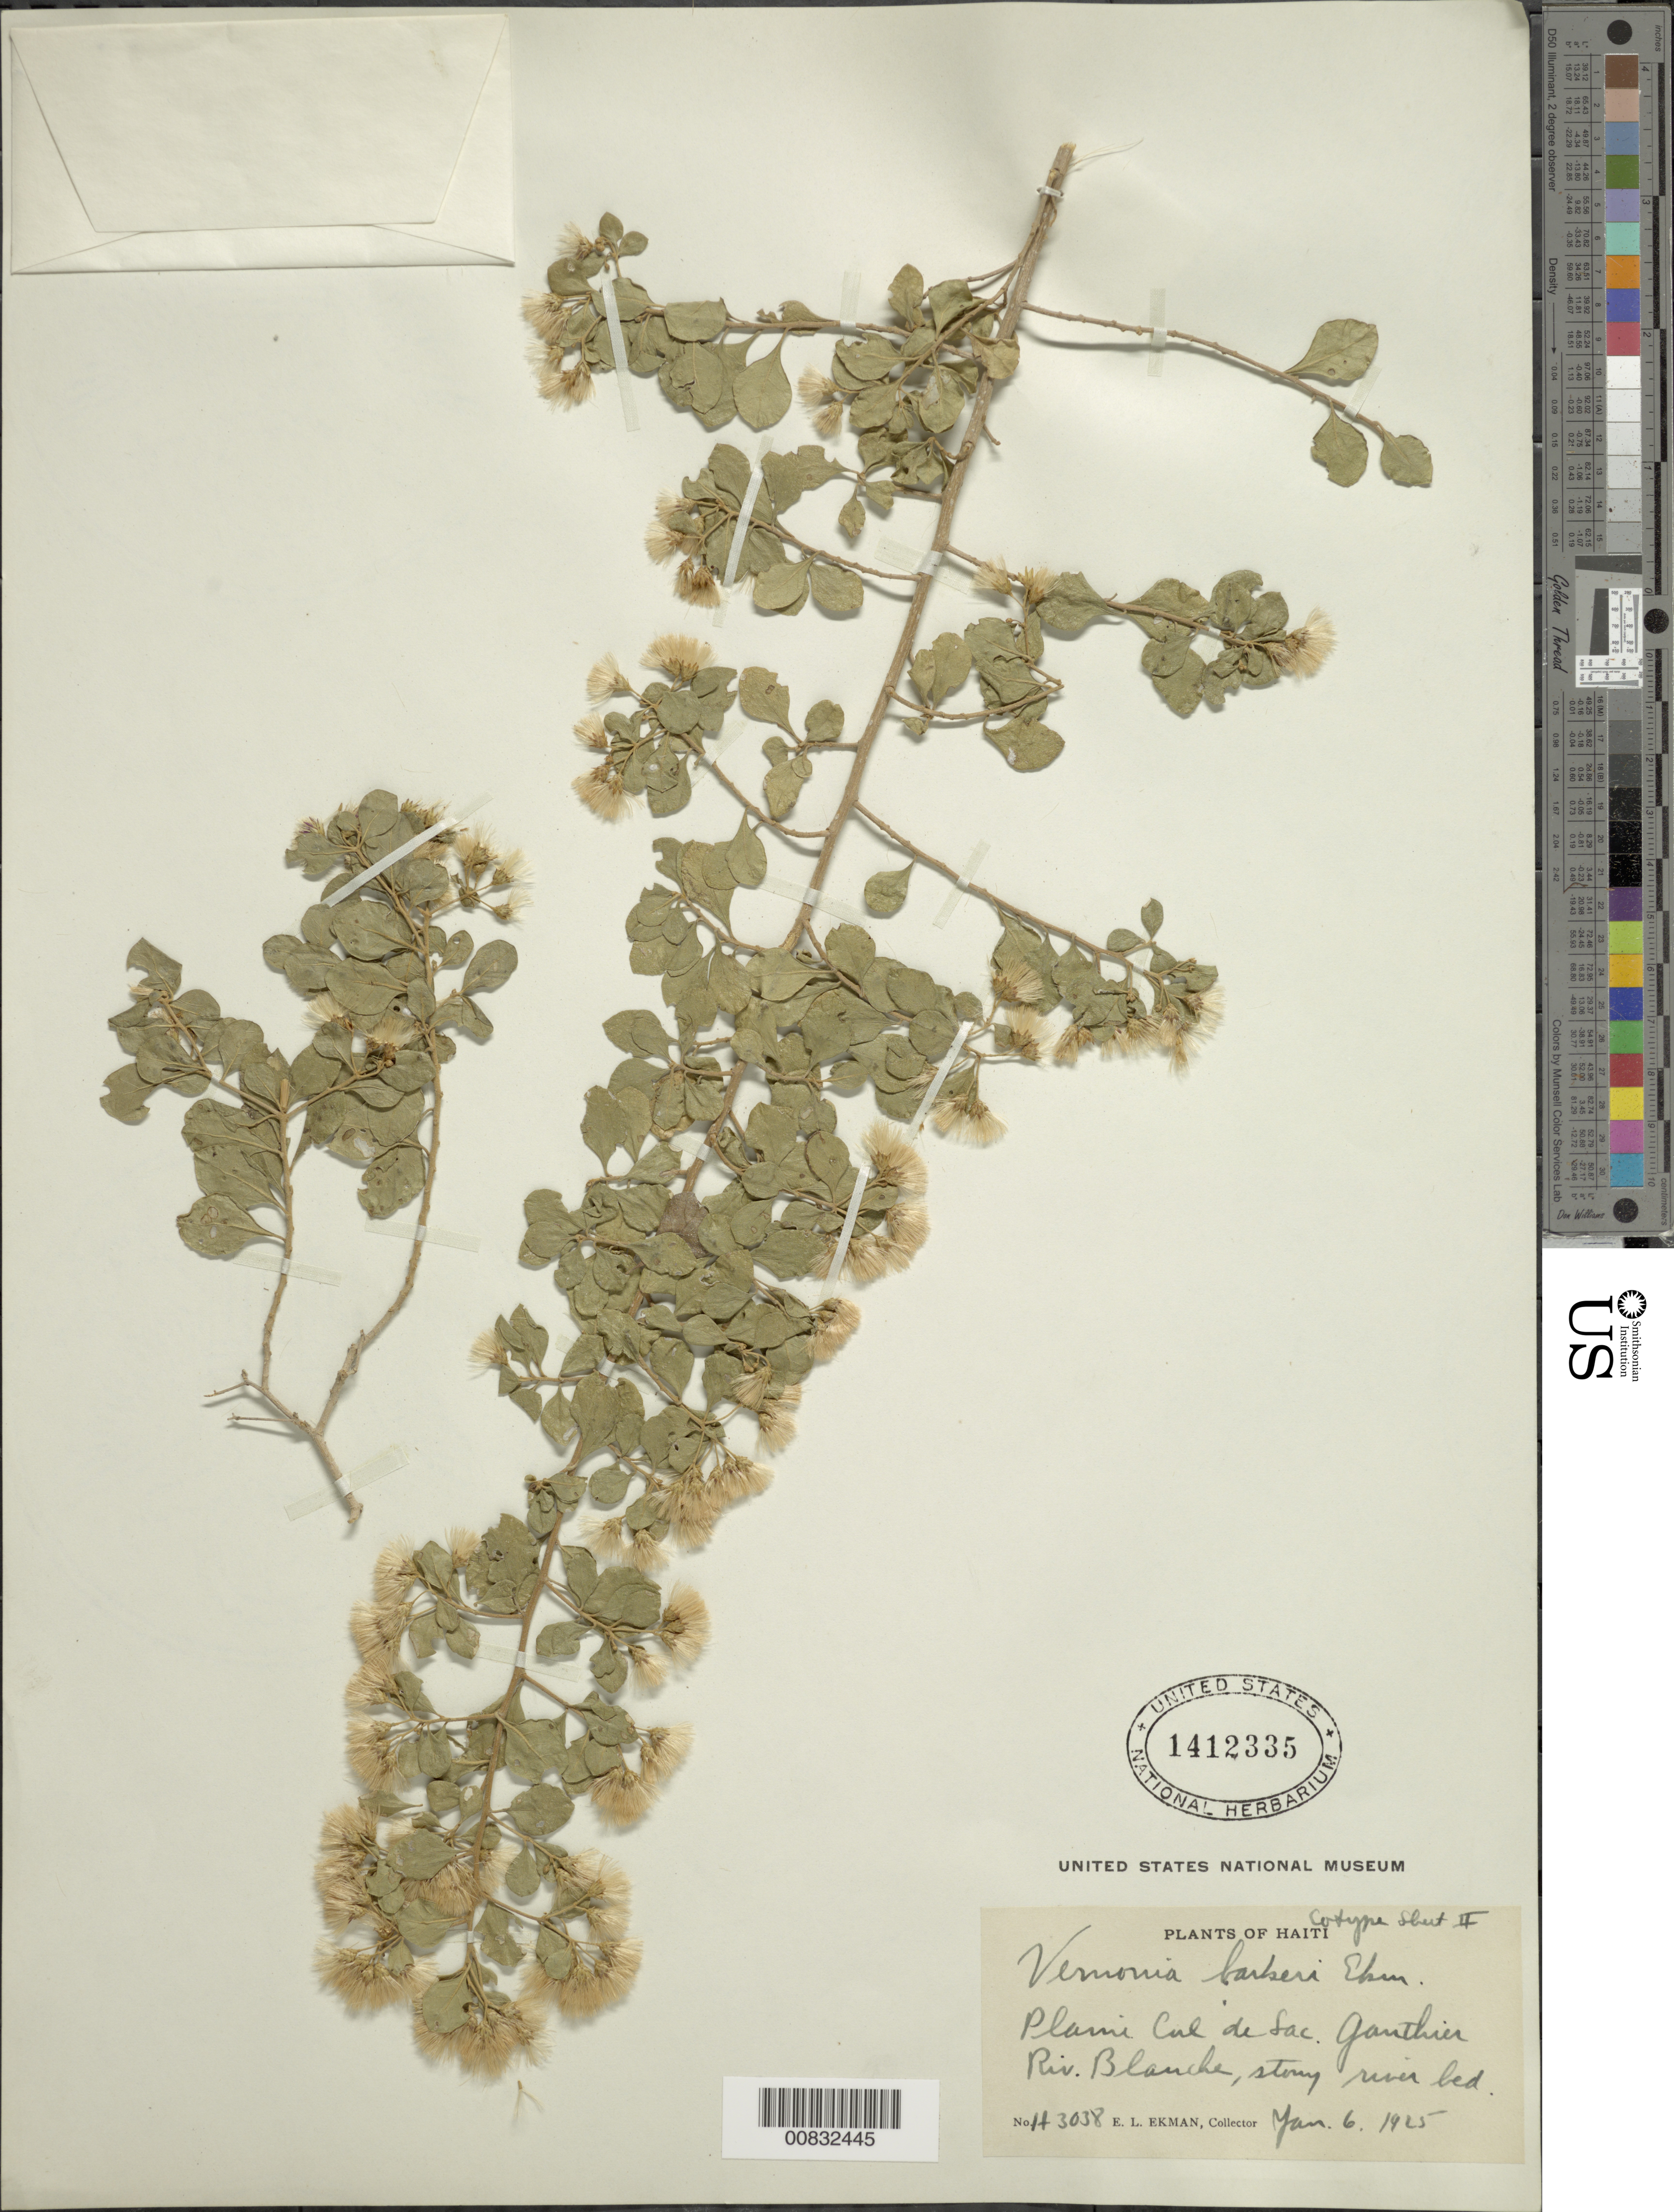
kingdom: Plantae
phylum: Tracheophyta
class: Magnoliopsida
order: Asterales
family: Asteraceae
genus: Vernonia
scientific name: Vernonia fuertesii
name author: (Urb.) H. Rob.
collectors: E. L. Ekman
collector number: H 3038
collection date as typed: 06 Jan 1925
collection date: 1925-01-06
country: Haiti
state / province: Ouest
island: Hispaniola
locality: Plaine Cul-de-Sac, Ganthier Riv. Blanche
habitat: Stony river bed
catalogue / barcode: US 1412335